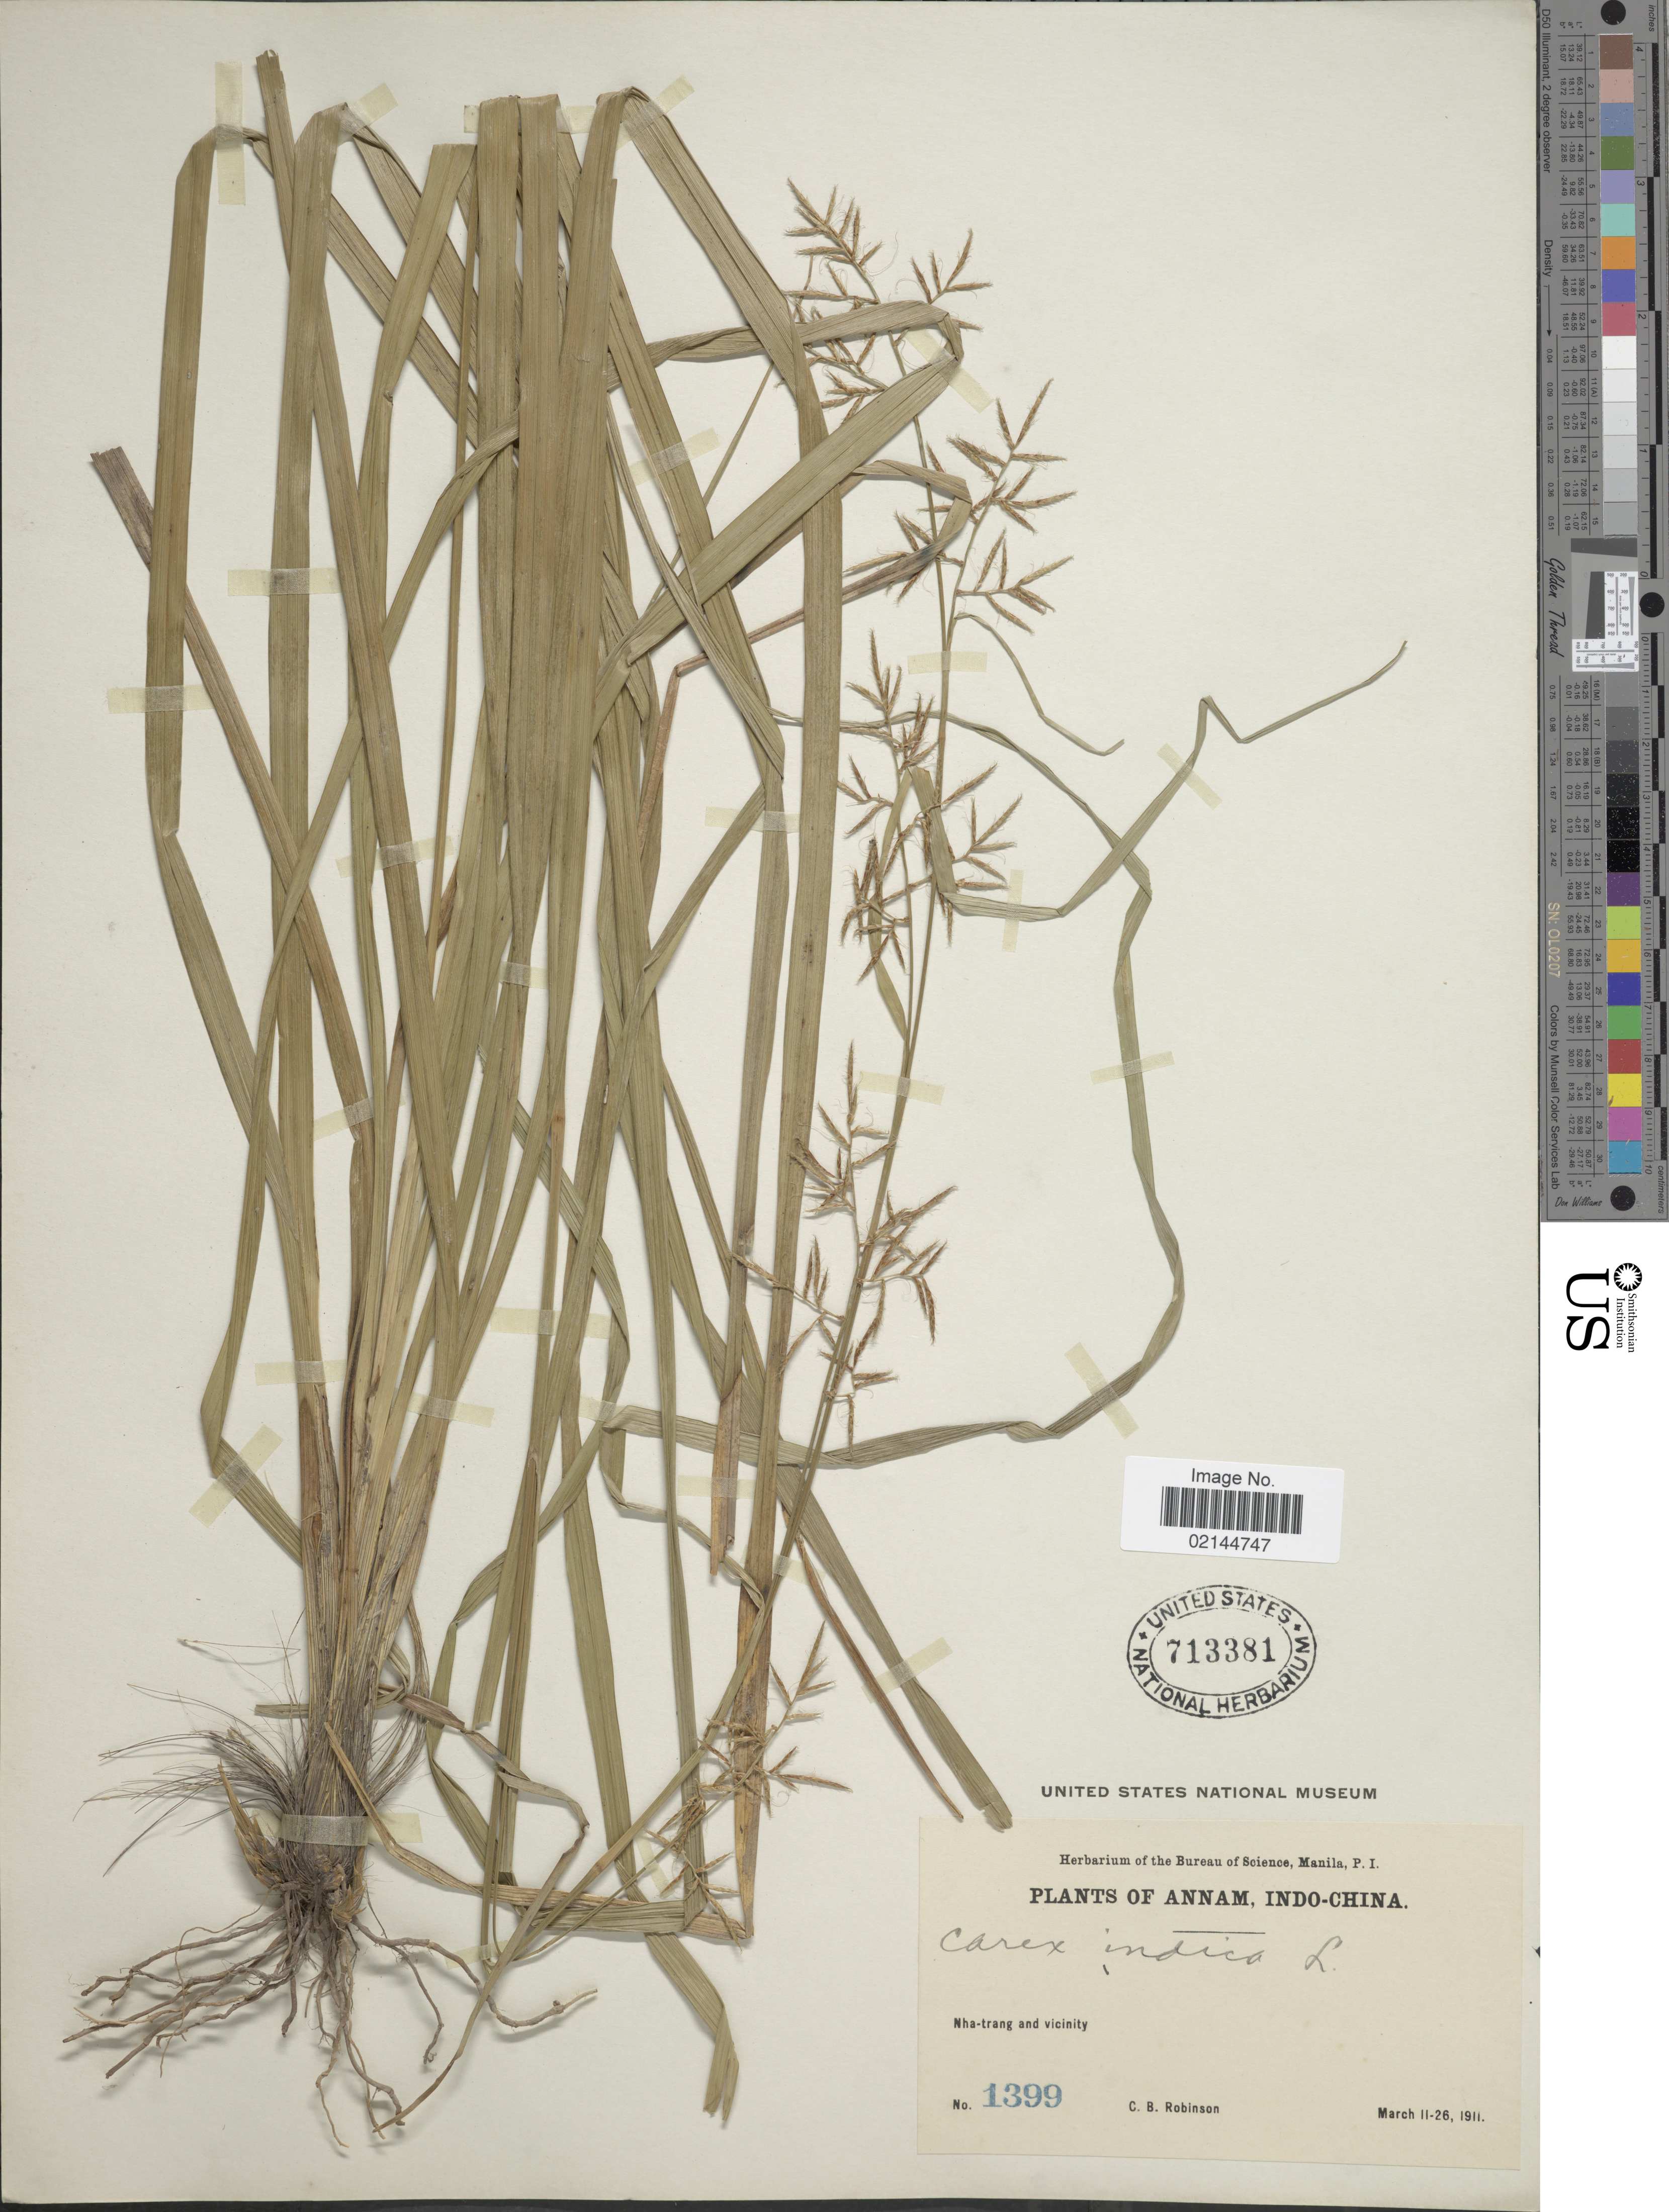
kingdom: Plantae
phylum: Tracheophyta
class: Liliopsida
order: Poales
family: Cyperaceae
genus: Carex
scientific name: Carex indica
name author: L.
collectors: C. Robinson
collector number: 1399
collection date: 1911-03-11/1911-03-26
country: Vietnam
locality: Annam, Indo-China. Nha-trang and vicinity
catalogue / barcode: US 713381